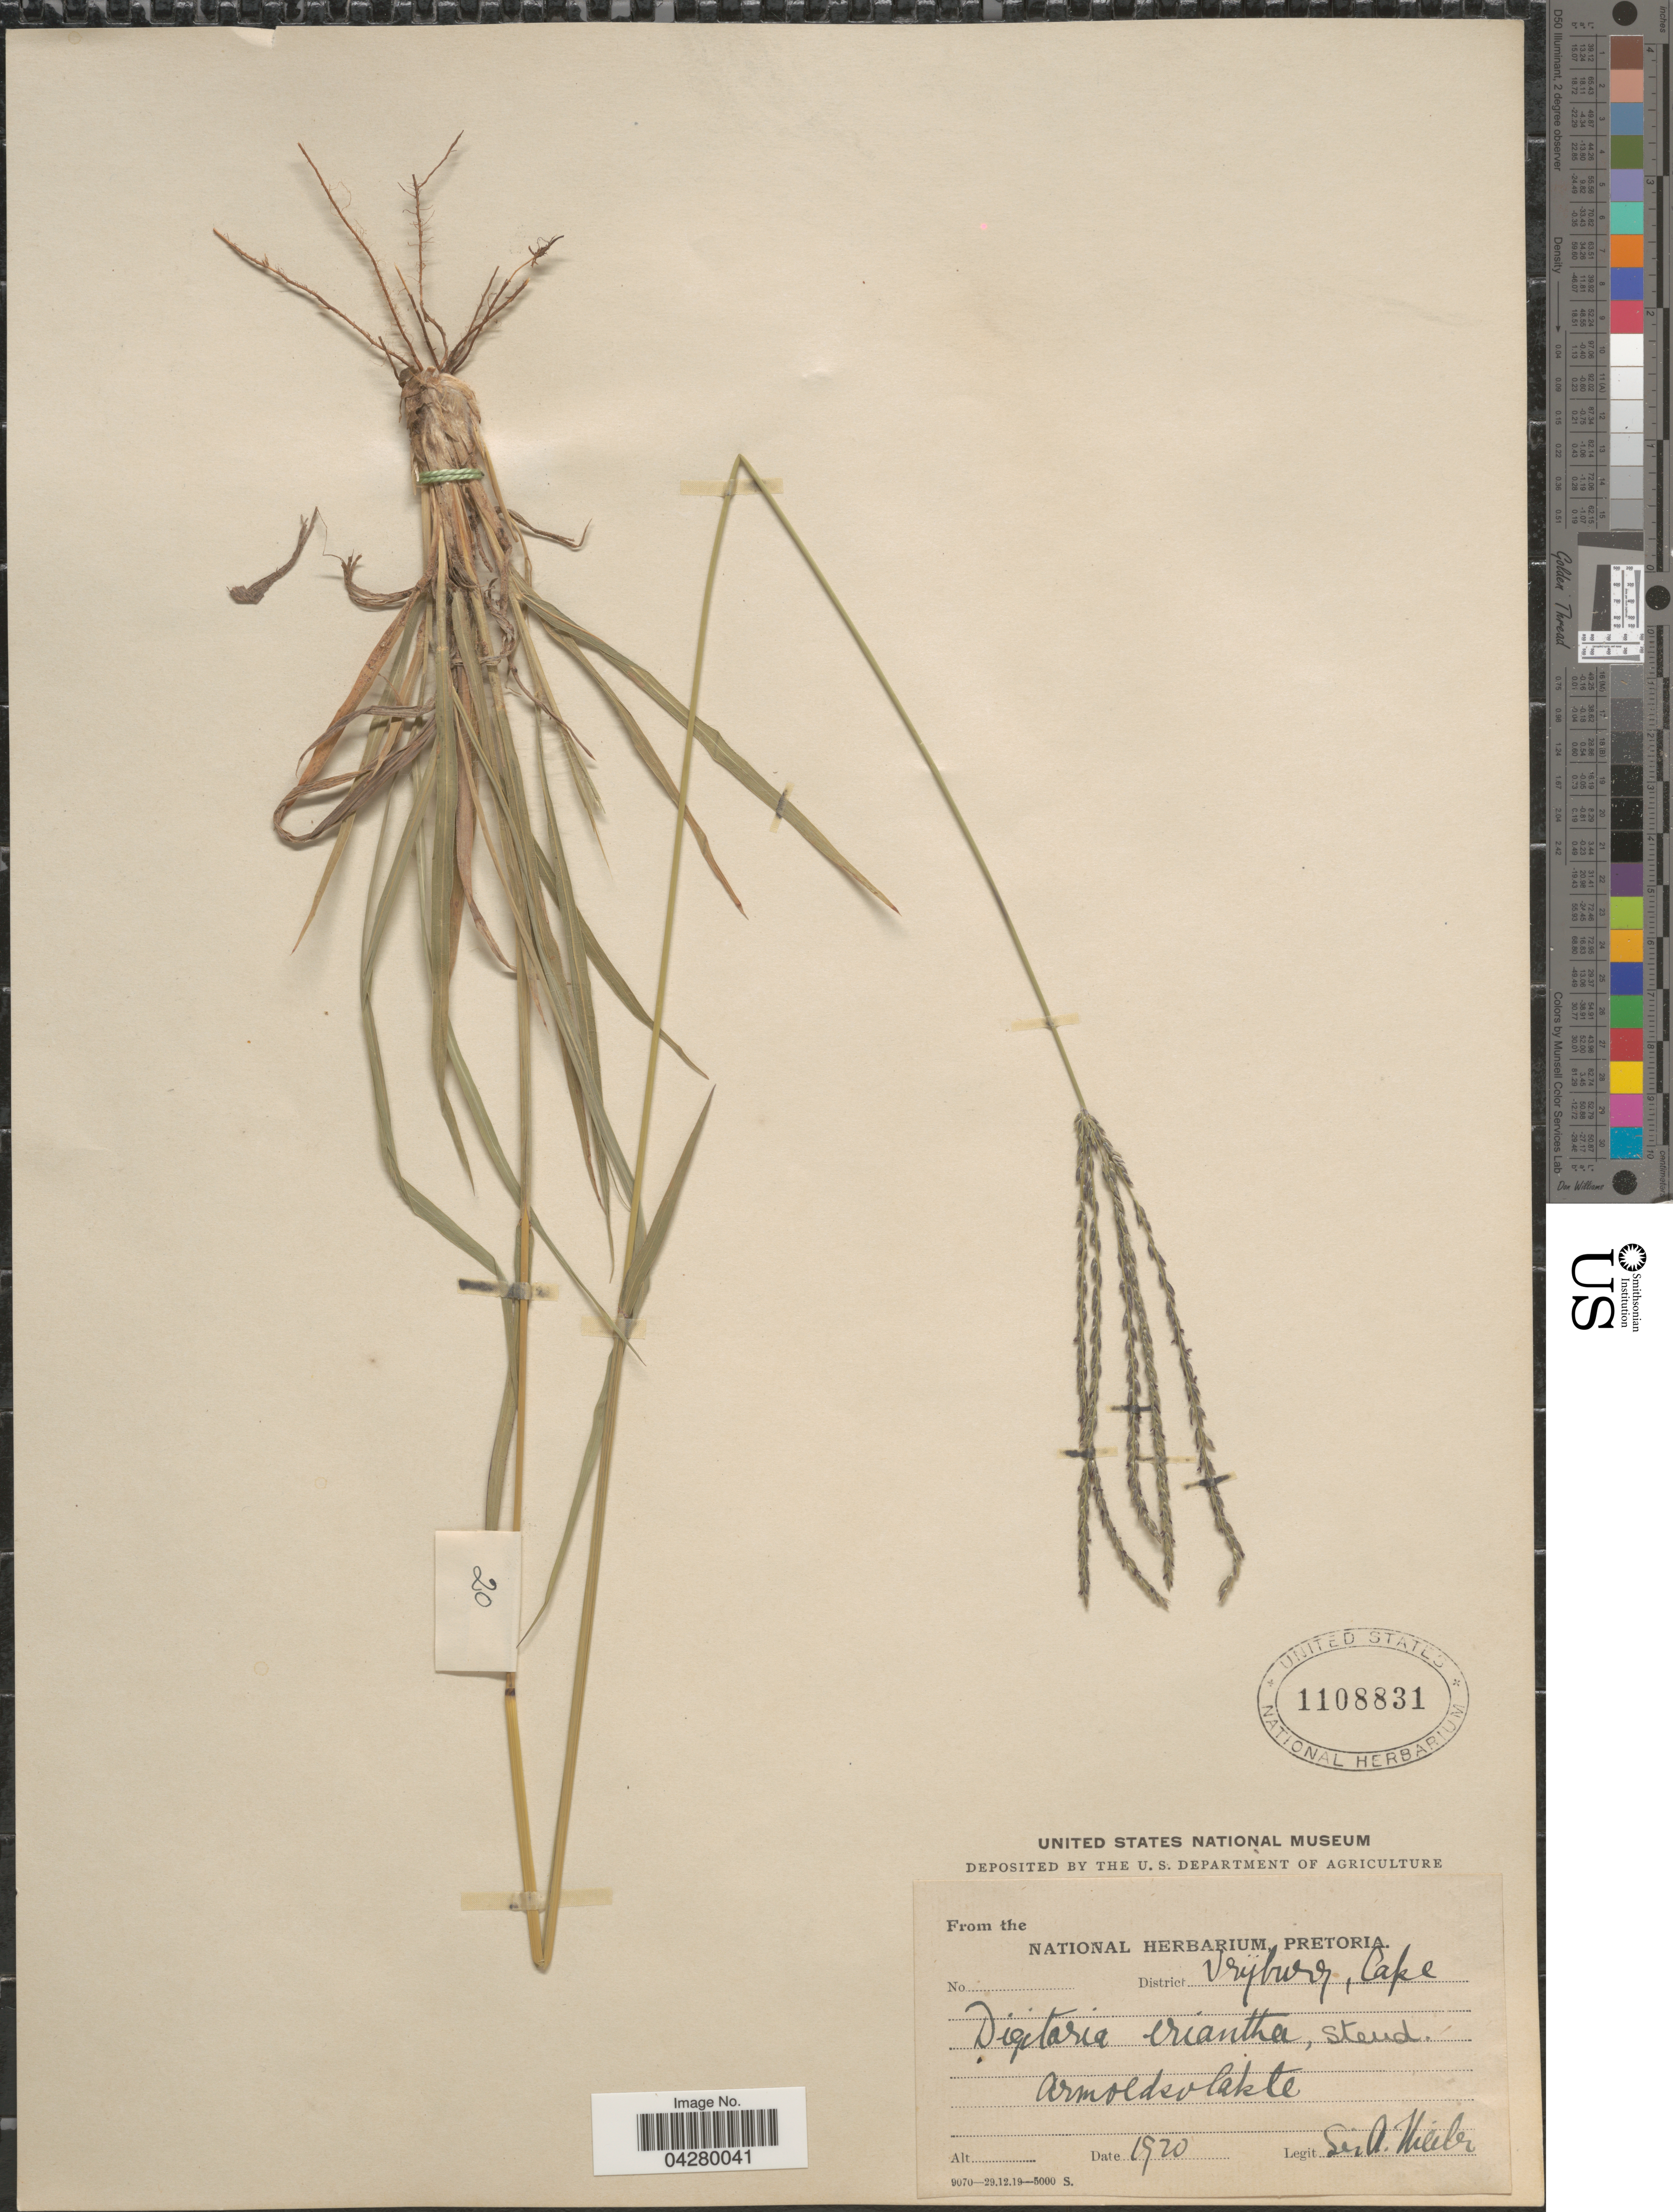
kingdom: Plantae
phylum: Tracheophyta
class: Liliopsida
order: Poales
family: Poaceae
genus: Digitaria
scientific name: Digitaria eriantha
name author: Steud.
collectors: A. Theiler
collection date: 1920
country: South Africa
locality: District Vrijburg, Cape. Armoedsvlakte.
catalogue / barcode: US 1108831